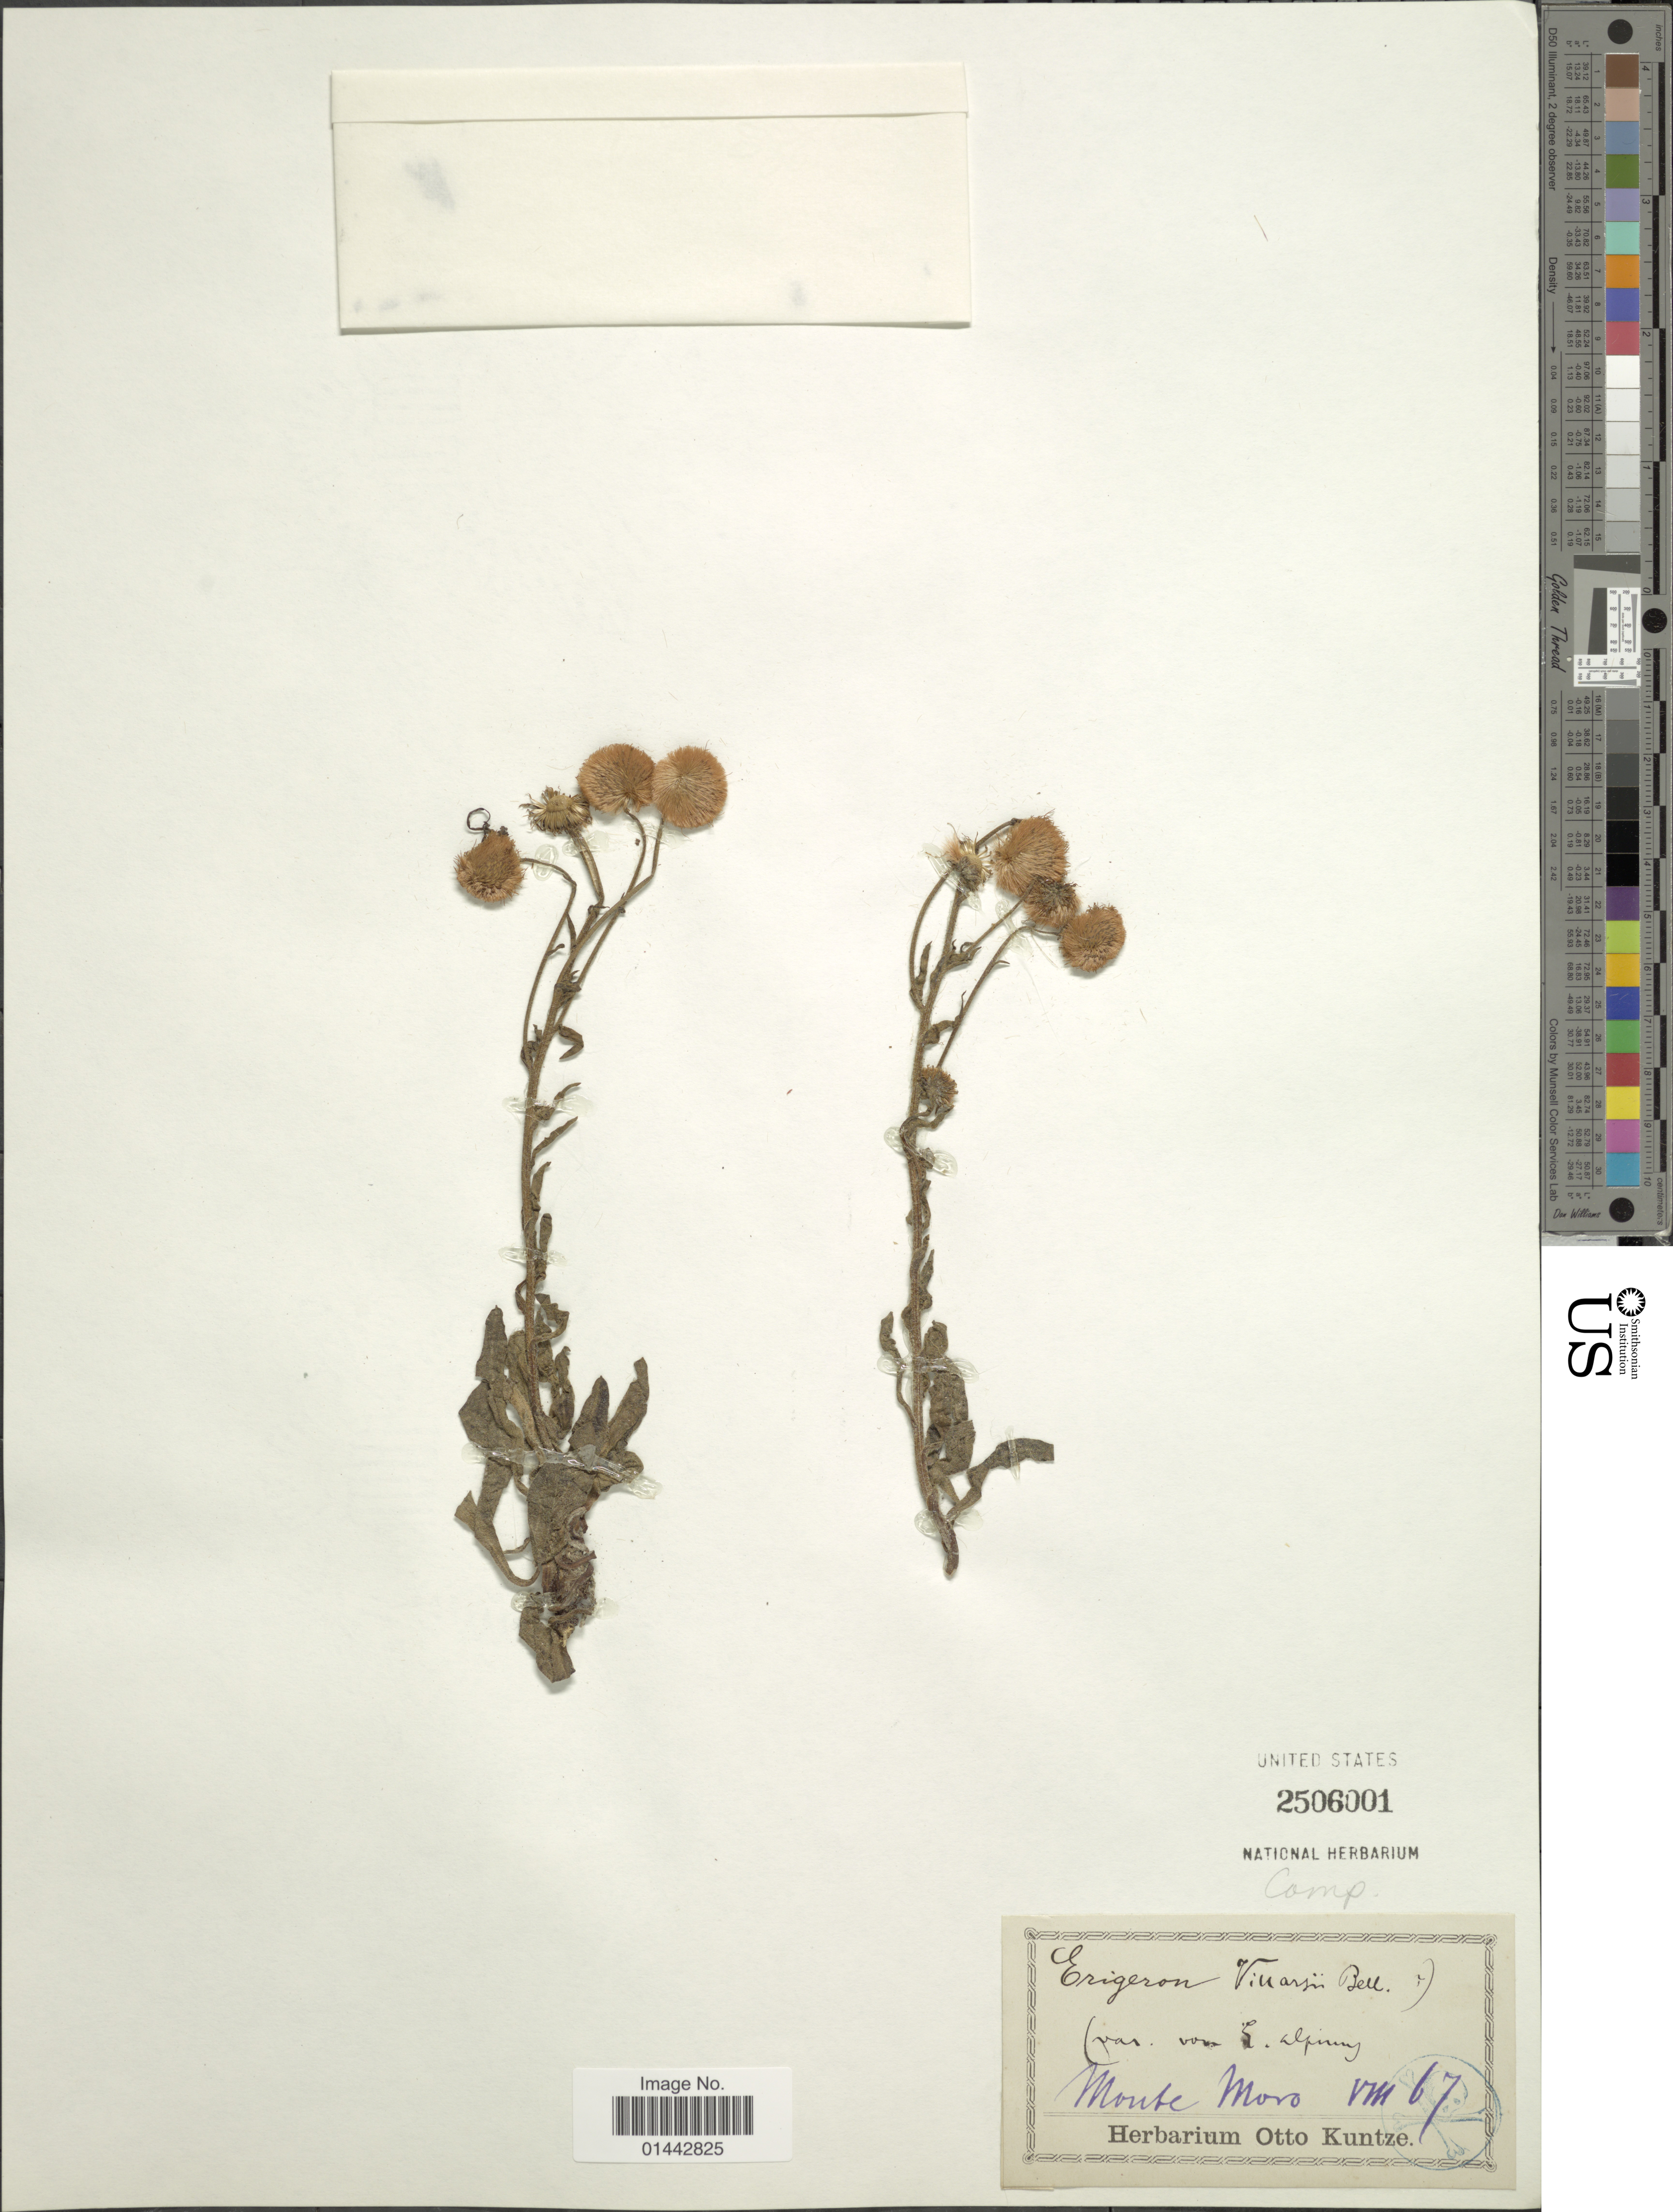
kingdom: Plantae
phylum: Tracheophyta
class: Magnoliopsida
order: Asterales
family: Asteraceae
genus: Erigeron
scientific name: Erigeron villarsii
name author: Bellardi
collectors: ex herb. Otto Kuntze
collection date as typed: Transcribed d/m/y: /8/67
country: Italy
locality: Monte Moro.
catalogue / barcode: US 2506001